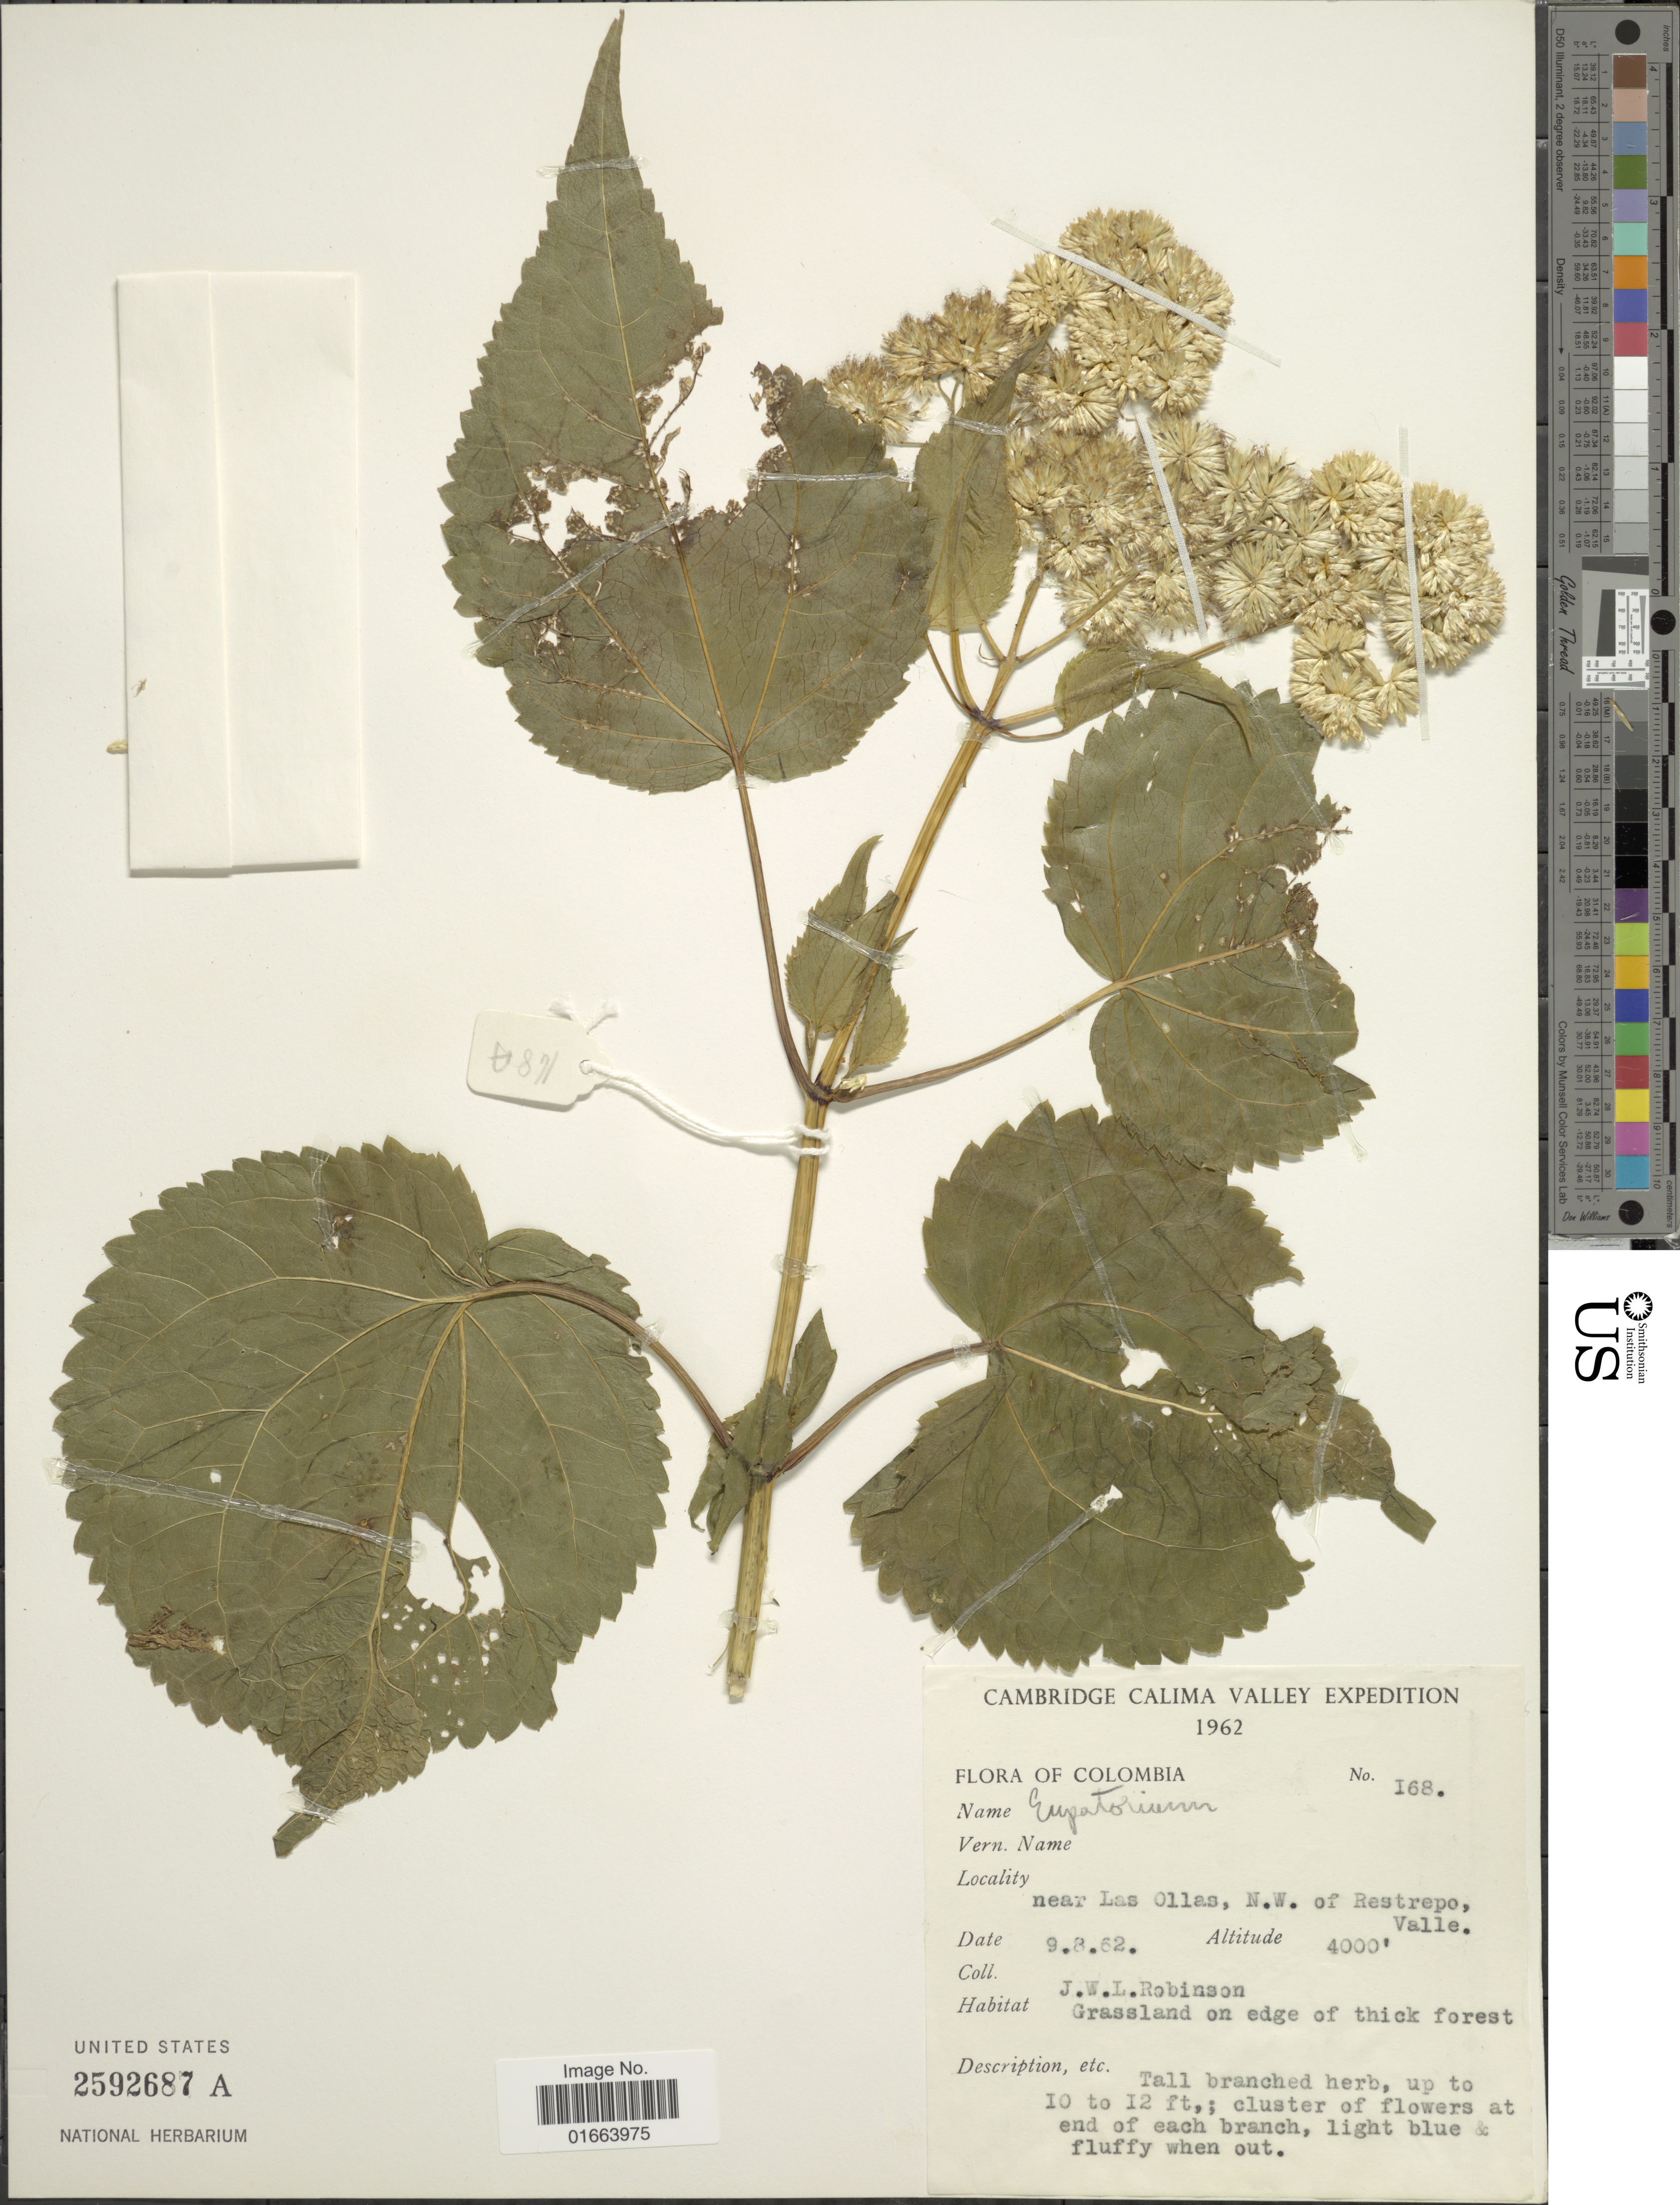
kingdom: Plantae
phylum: Tracheophyta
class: Magnoliopsida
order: Asterales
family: Asteraceae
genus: Critoniella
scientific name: Critoniella acuminata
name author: (Kunth) R.M. King & H. Rob.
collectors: J. W. Robinson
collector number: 168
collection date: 1962-08-09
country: Colombia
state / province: Valle del Cauca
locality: Cambridge Calima Valley. near Las Ollas, N. W. of Restrepo, Valle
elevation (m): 1219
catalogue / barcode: US 2592687A